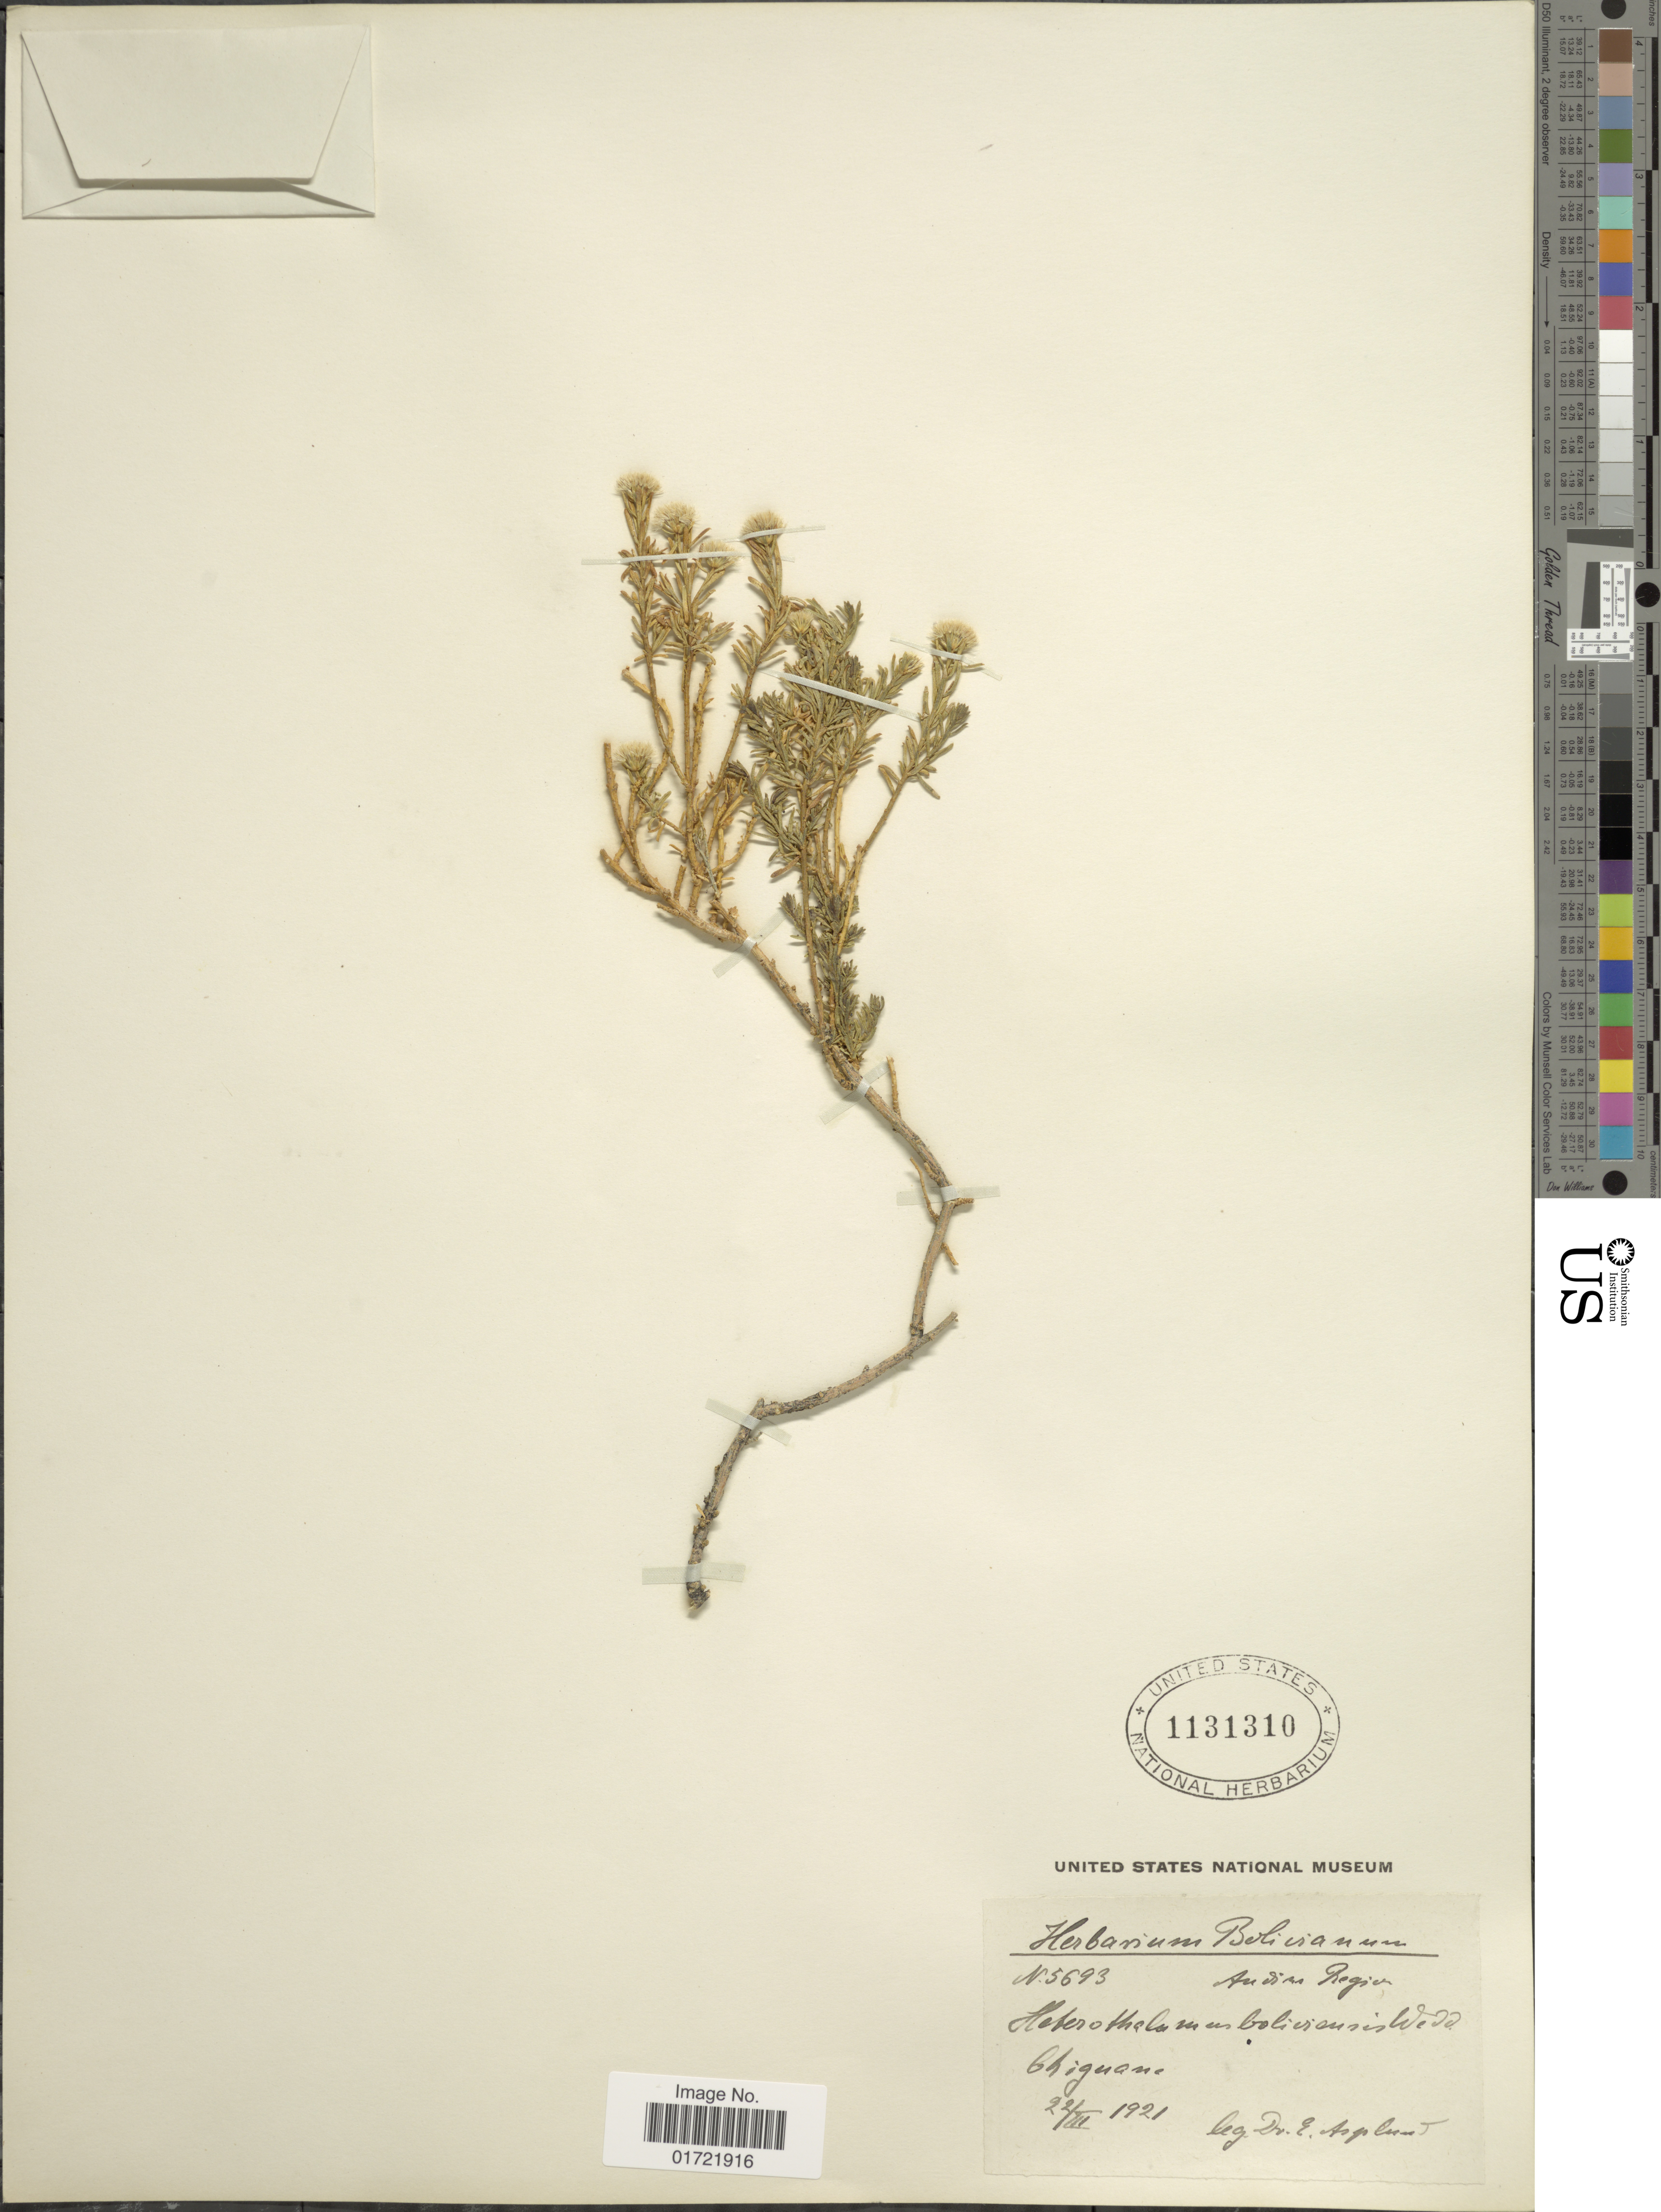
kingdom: Plantae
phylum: Tracheophyta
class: Magnoliopsida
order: Asterales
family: Asteraceae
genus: Baccharis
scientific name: Baccharis bolivensis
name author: (Wedd.) Cabrera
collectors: E. Asplund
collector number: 5693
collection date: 1921-03-22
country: Bolivia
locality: Andine Region. Chiquani.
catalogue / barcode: US 1131310